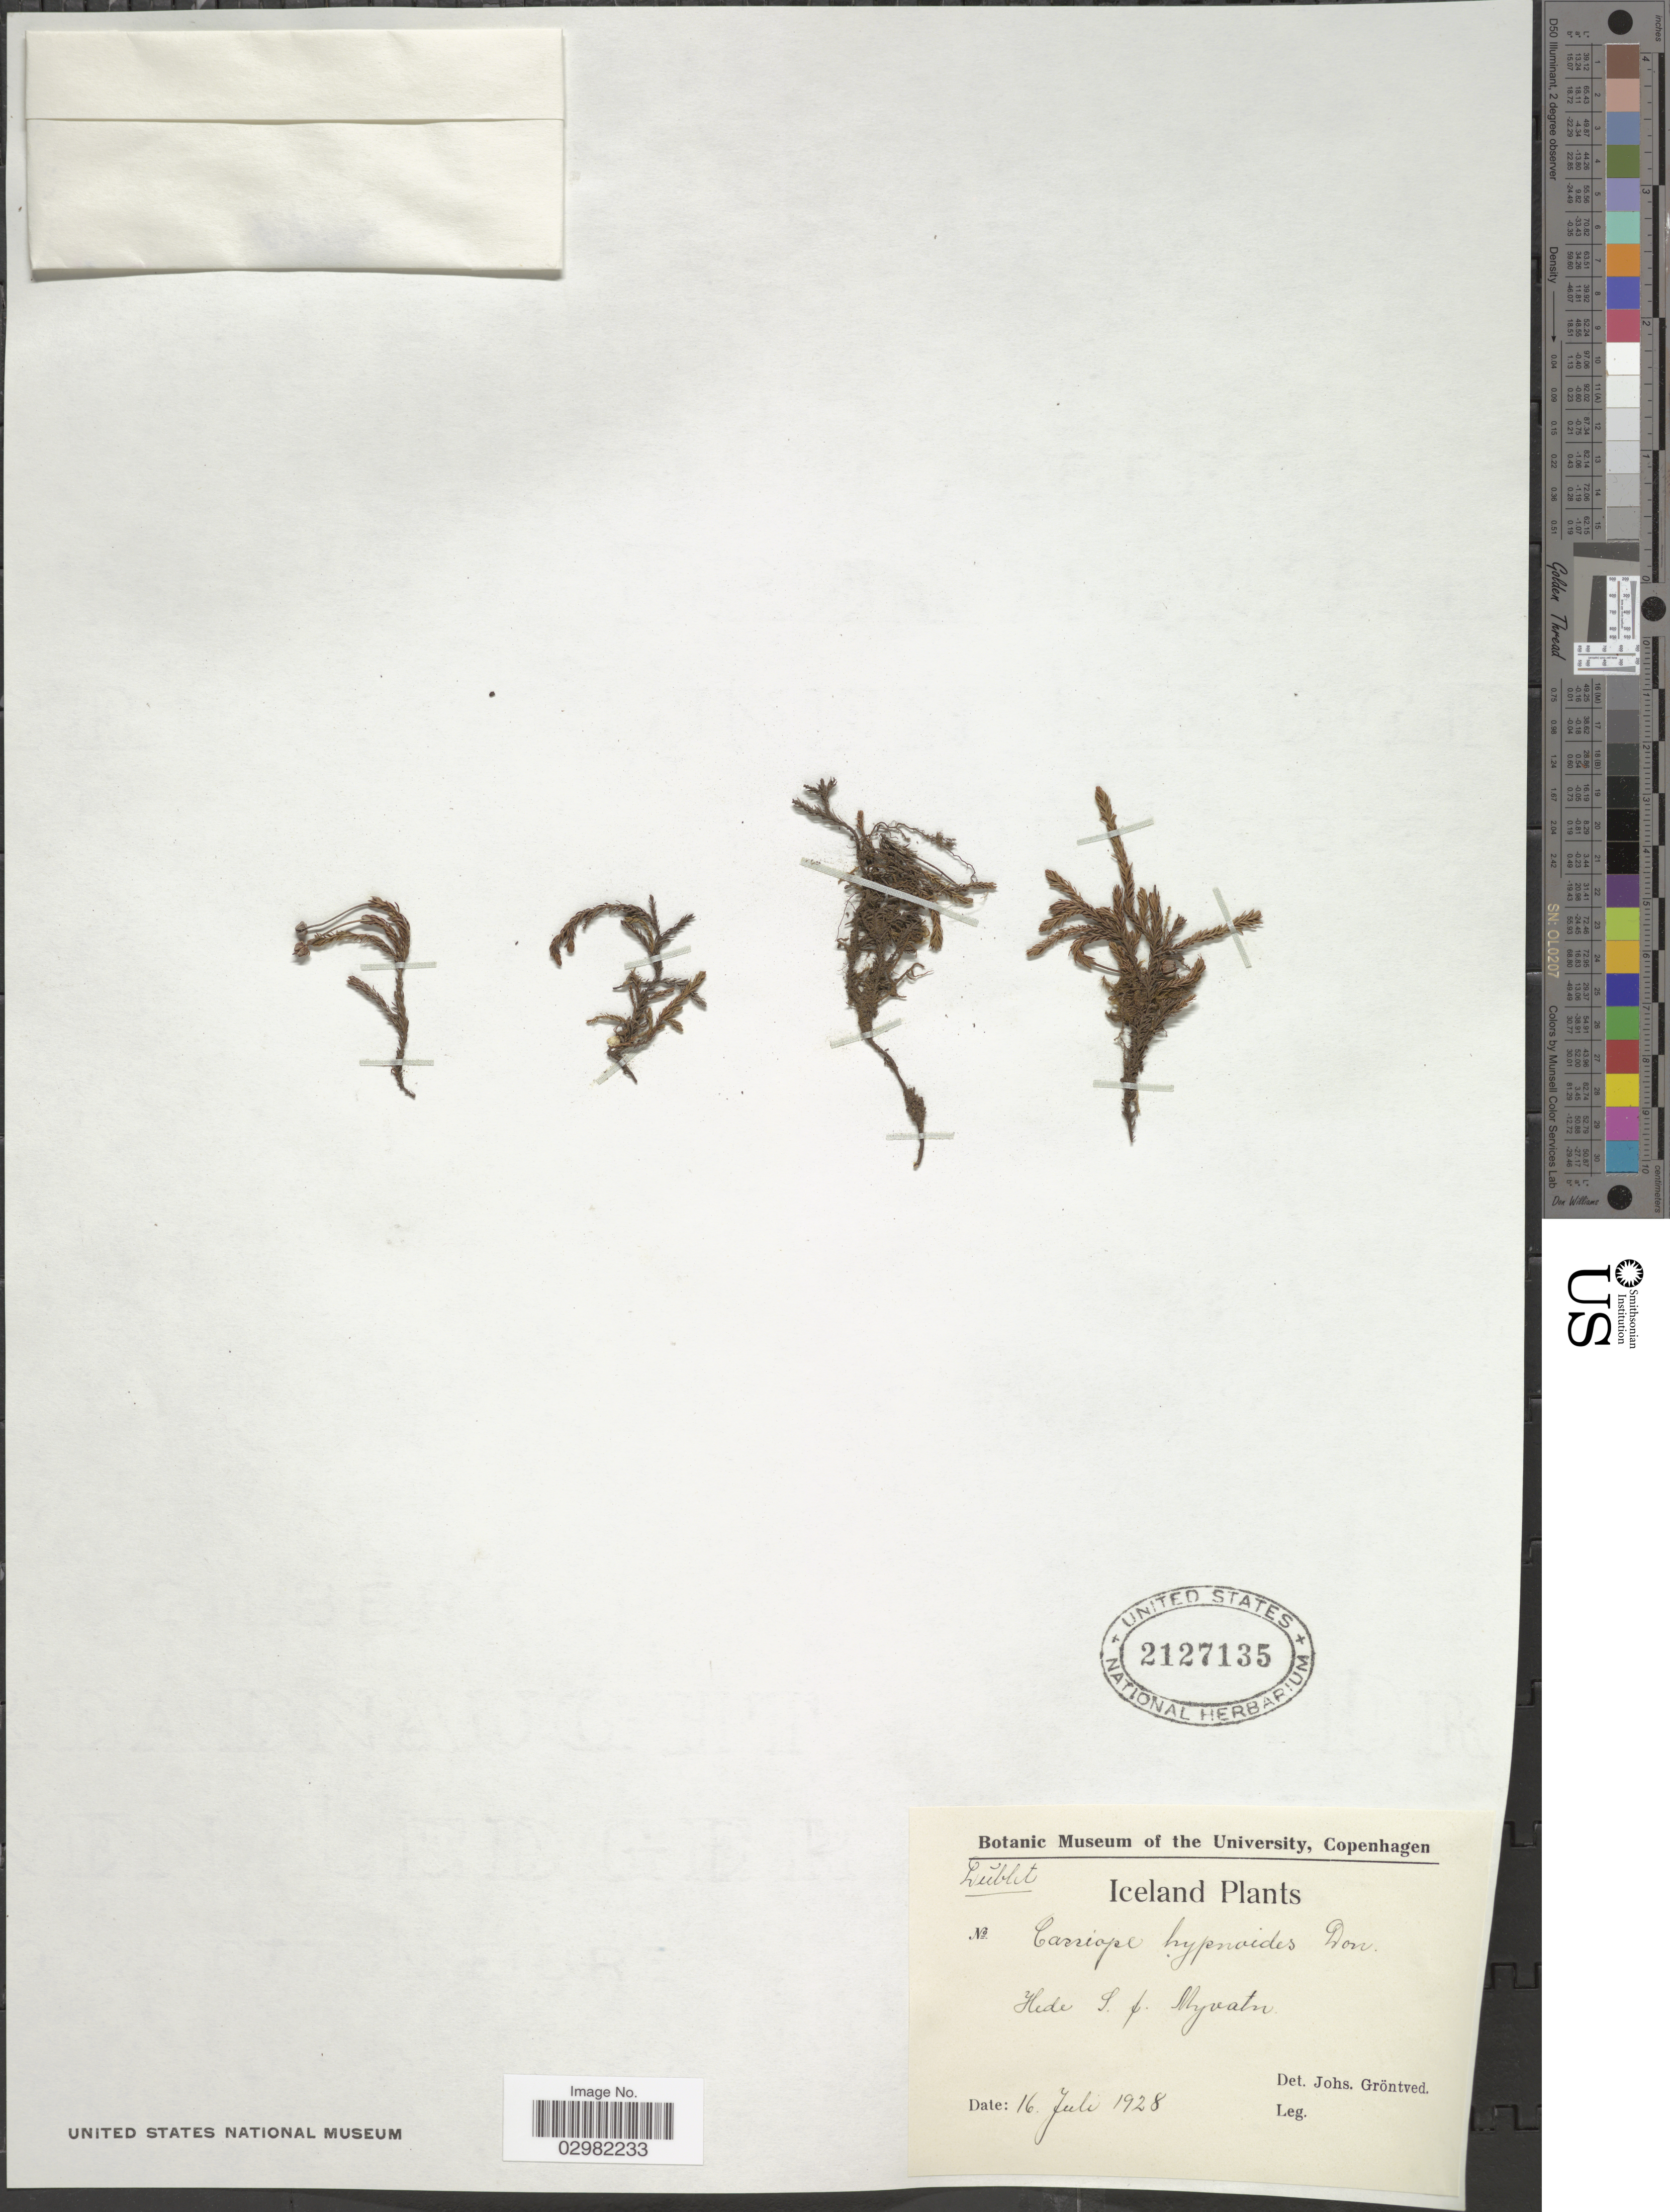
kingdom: Plantae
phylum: Tracheophyta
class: Magnoliopsida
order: Ericales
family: Ericaceae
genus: Cassiope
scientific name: Cassiope hypnoides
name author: (L.) D. Don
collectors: J. Gröntved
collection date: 1928-07-16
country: Iceland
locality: Hede S.f. Myvatn.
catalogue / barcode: US 2127135